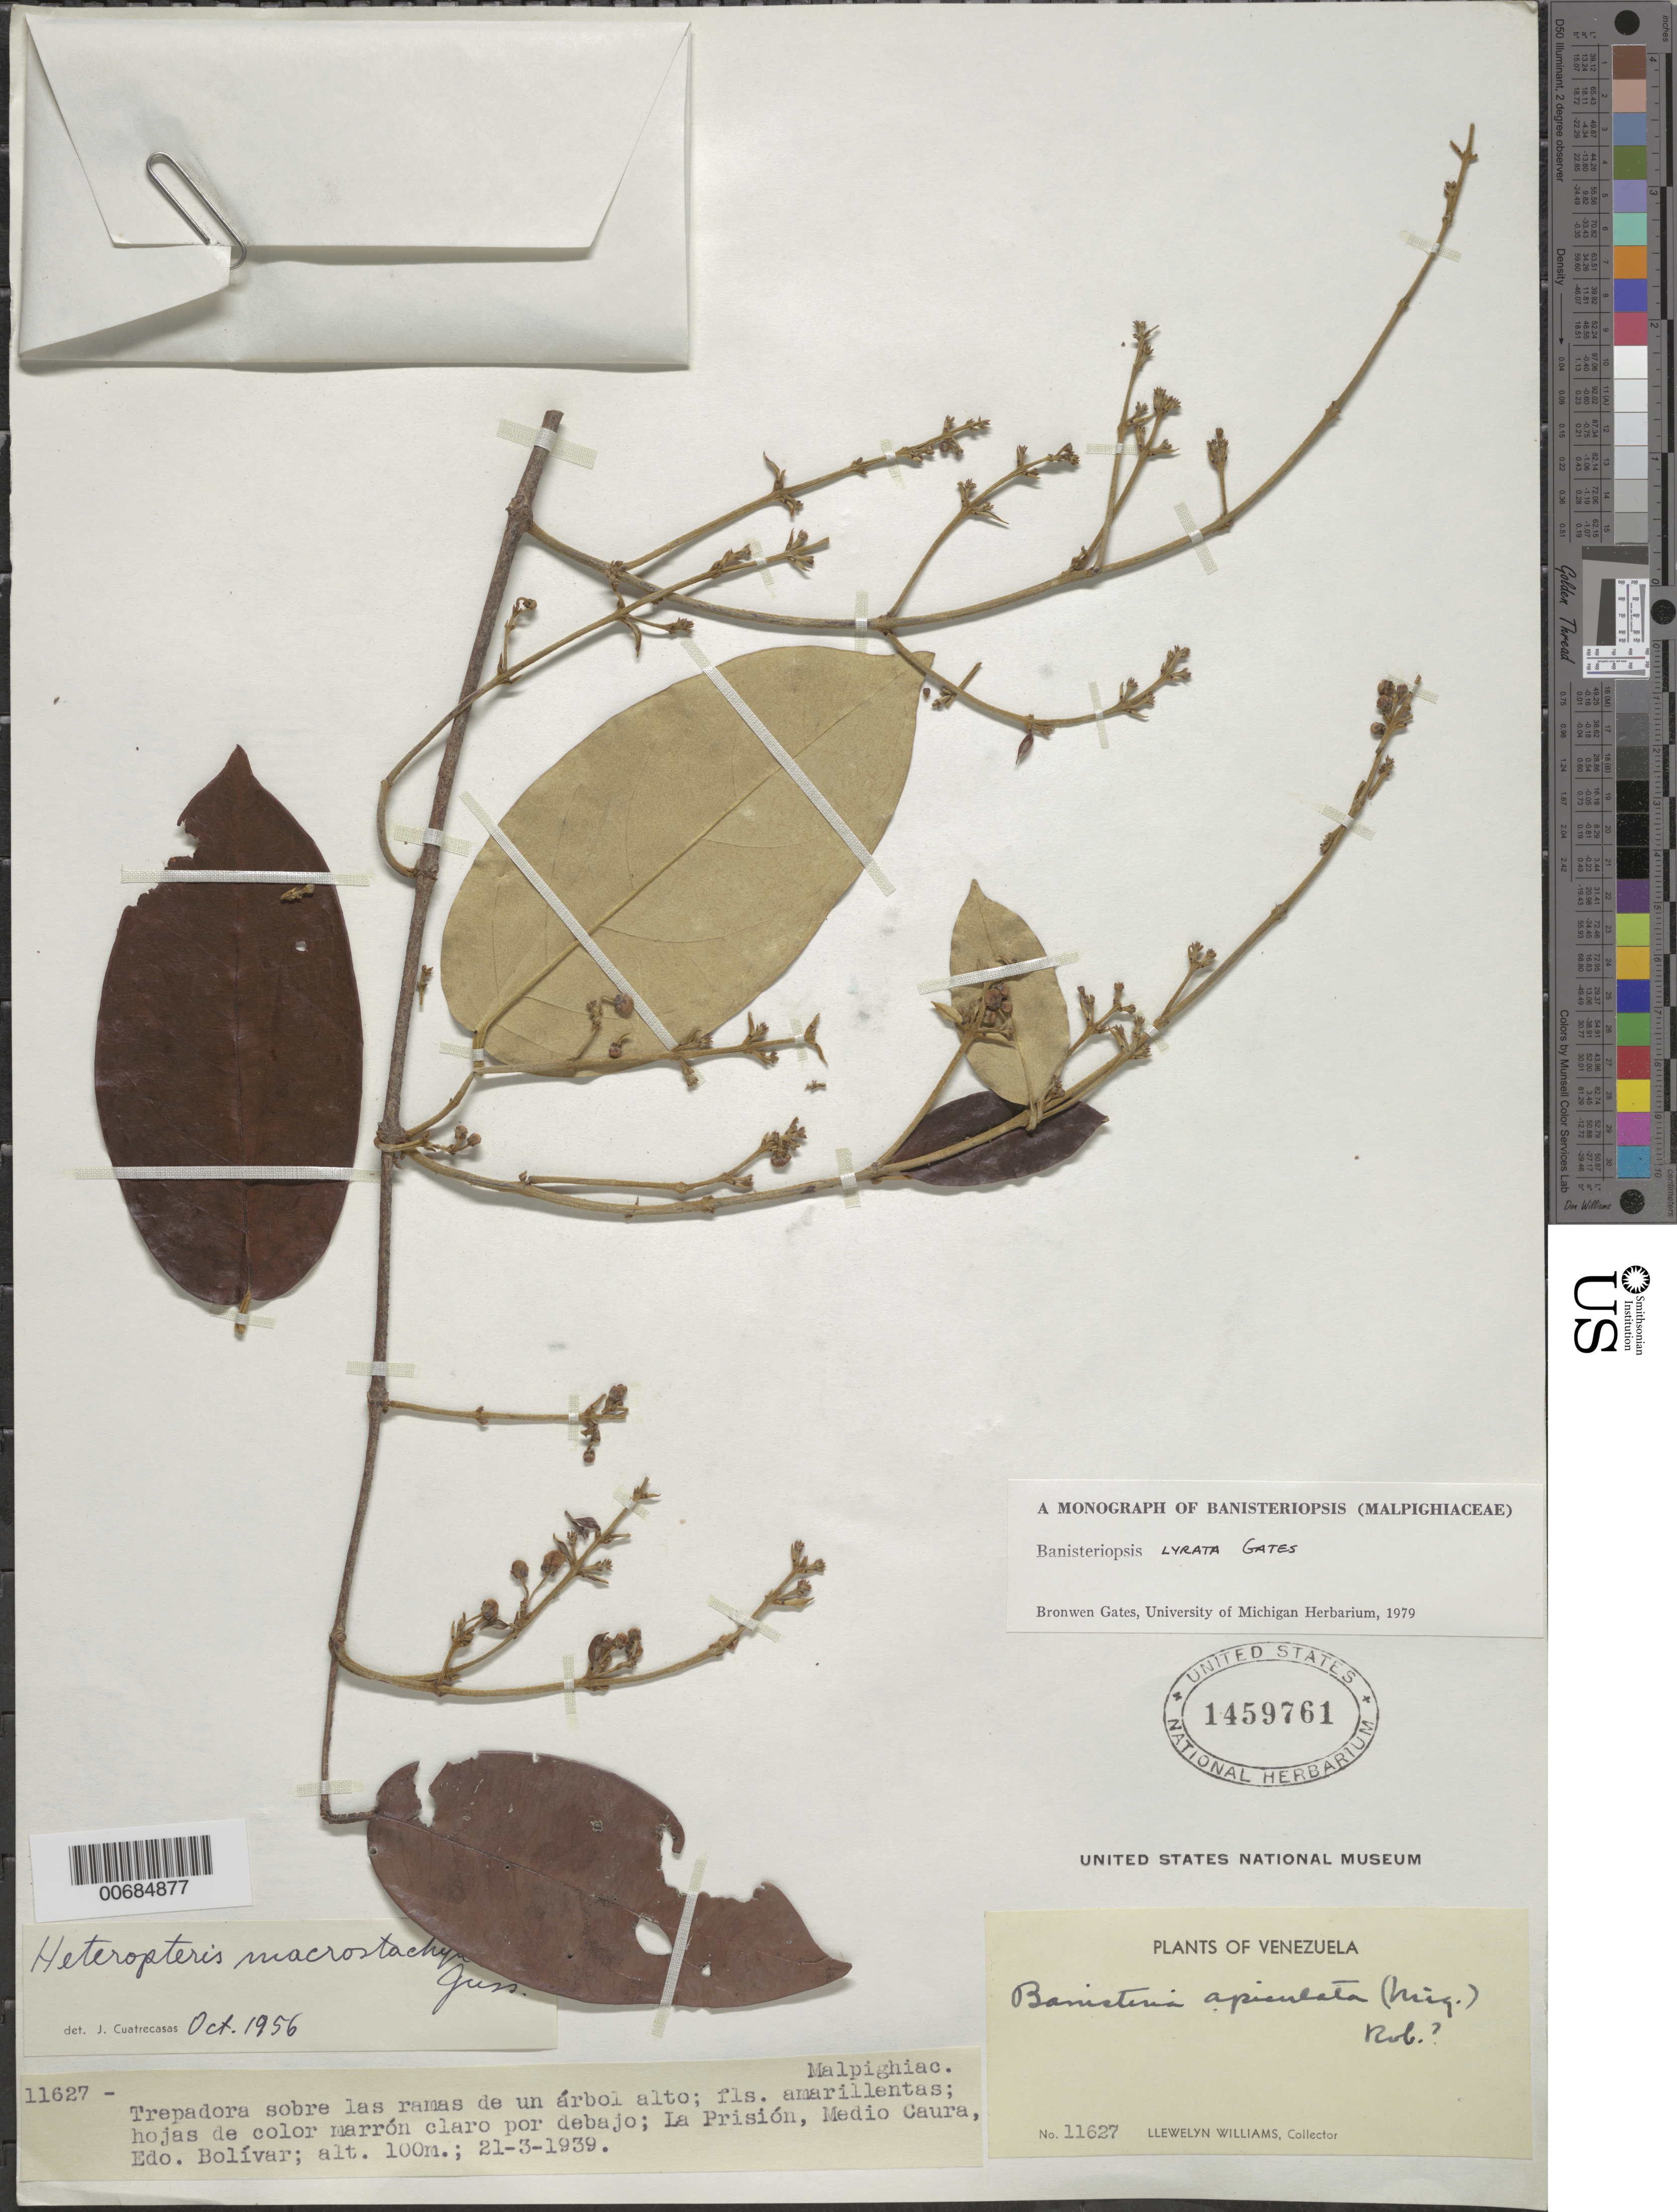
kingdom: Plantae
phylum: Tracheophyta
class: Magnoliopsida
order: Malpighiales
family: Malpighiaceae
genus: Banisteriopsis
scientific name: Banisteriopsis lyrata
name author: B. Gates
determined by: Gates, B.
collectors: Ll. Williams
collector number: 11627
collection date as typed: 21-Mar-39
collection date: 1939-03-21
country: Venezuela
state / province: Bolívar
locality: La Prisión, Medio Caura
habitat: Sobre las ramas de un arbole alto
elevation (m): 100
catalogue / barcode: US 1459761